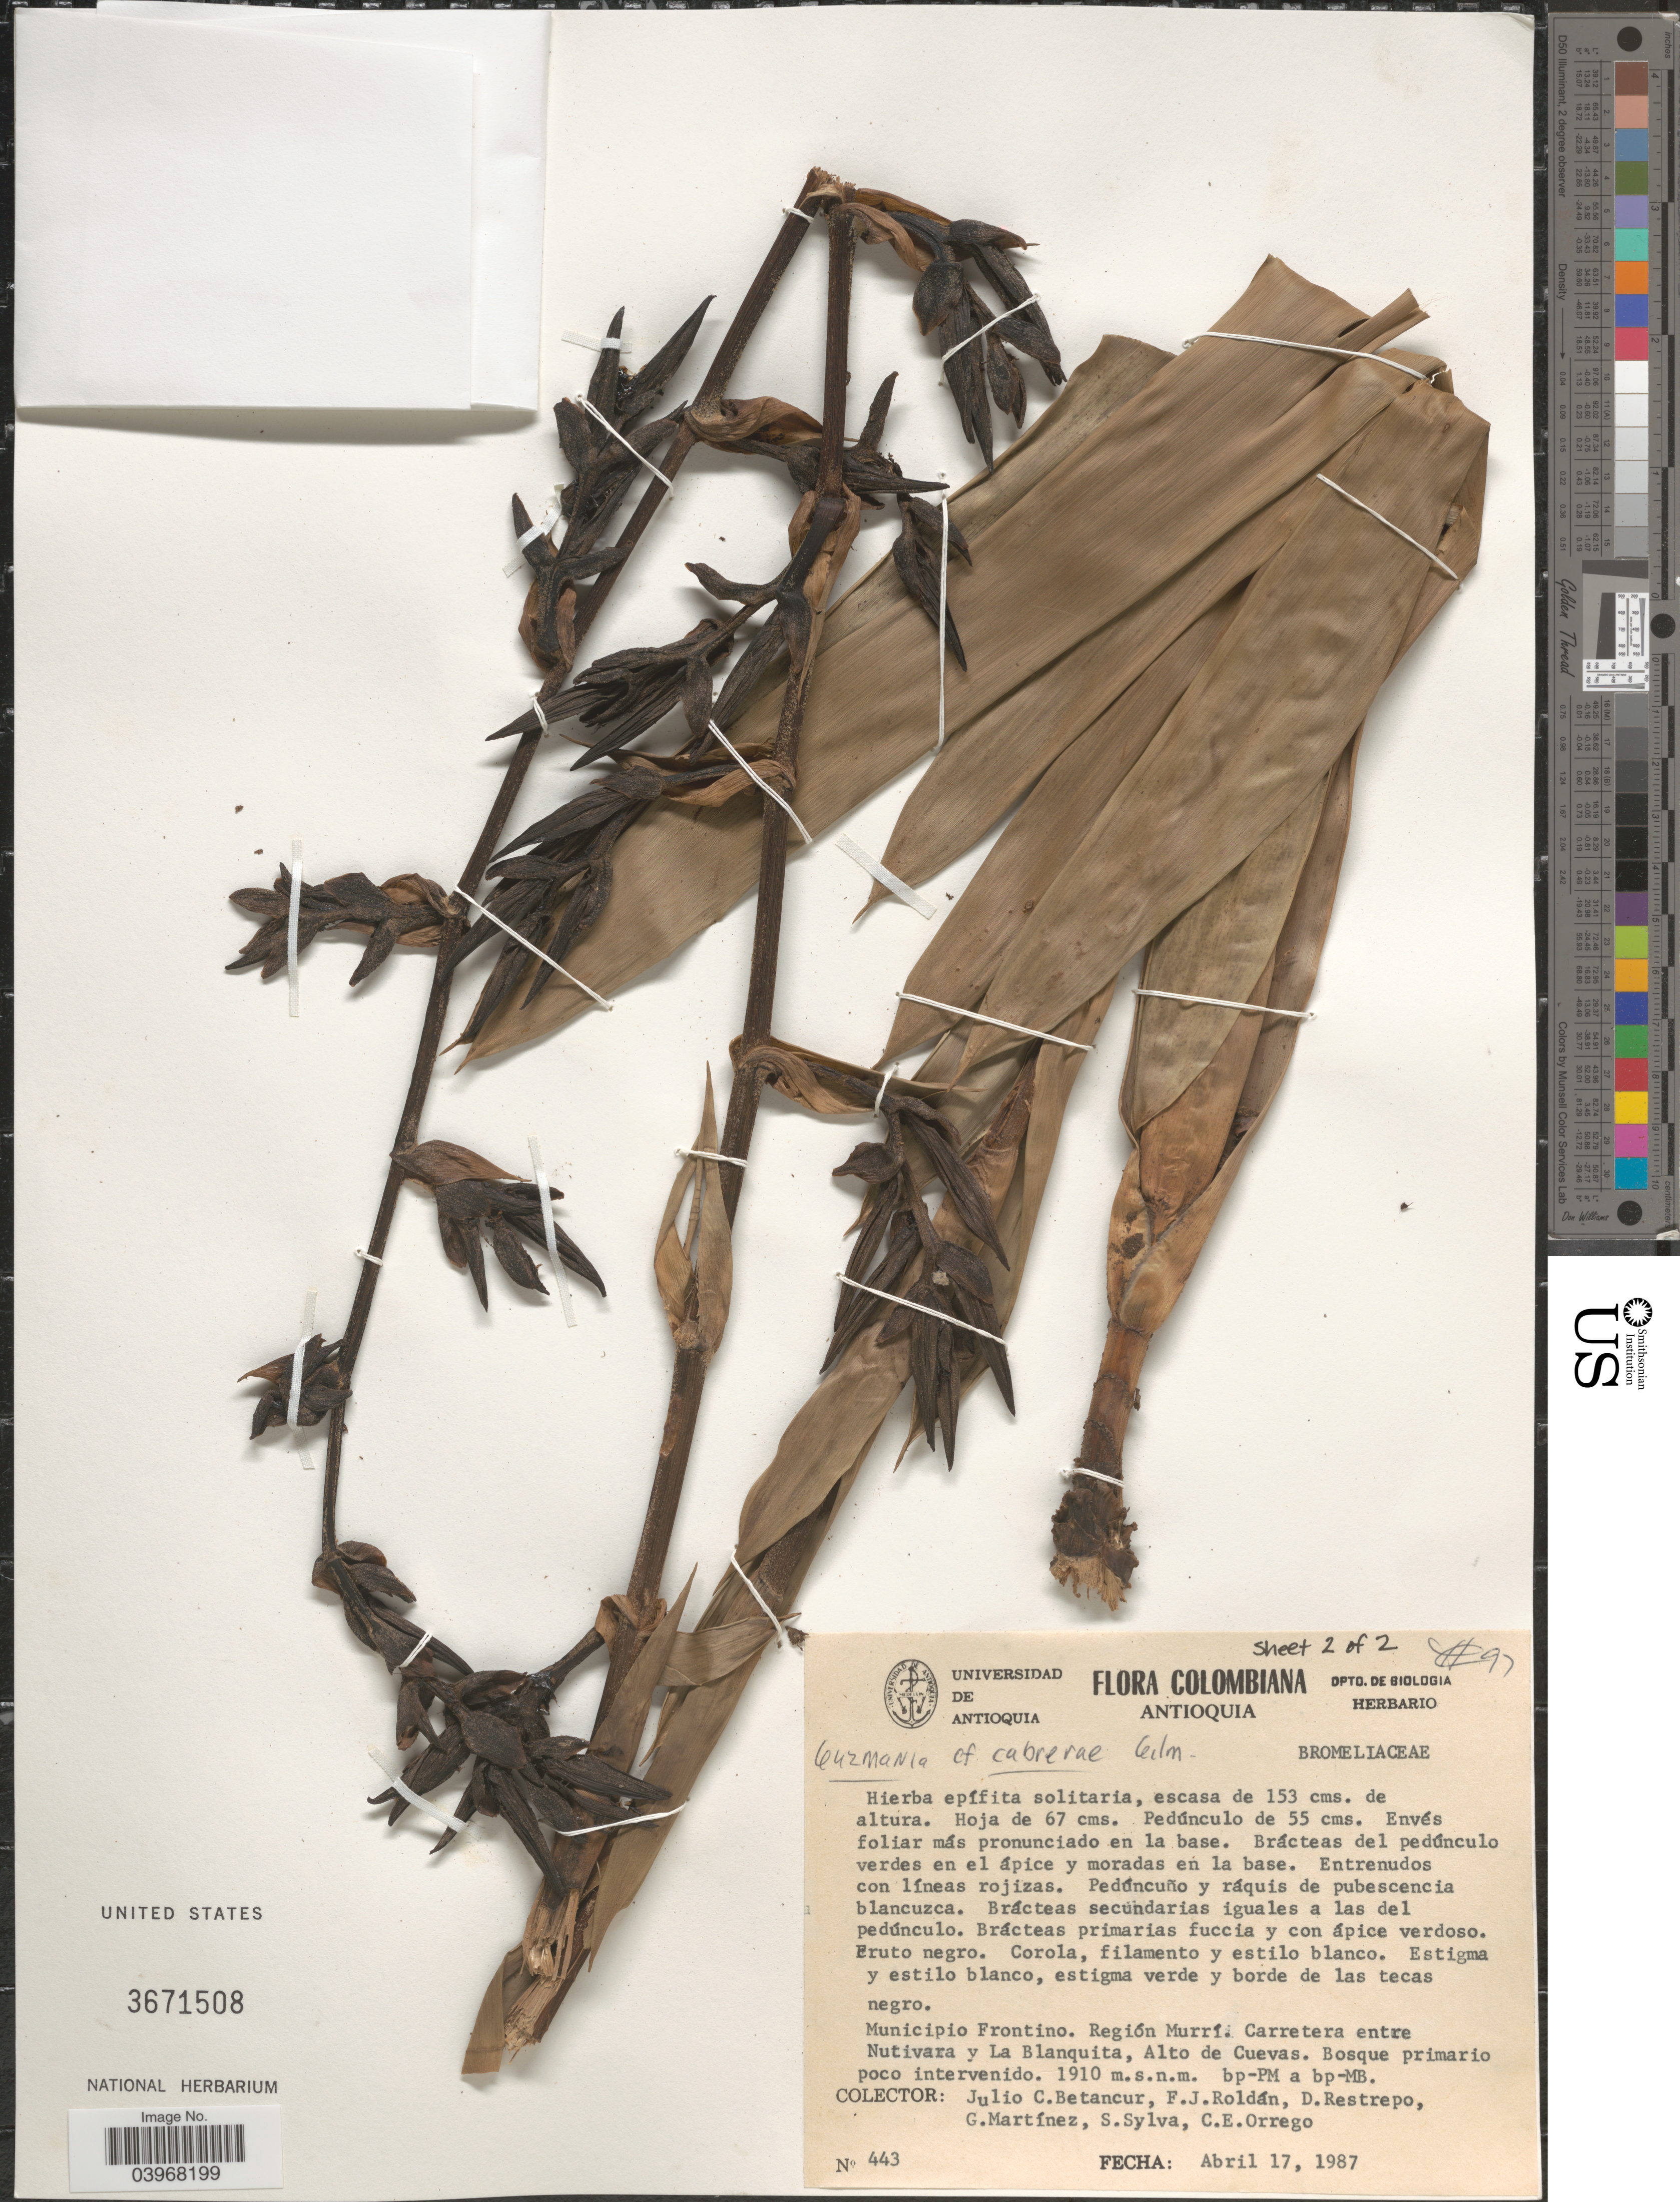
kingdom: Plantae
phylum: Tracheophyta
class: Liliopsida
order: Poales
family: Bromeliaceae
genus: Guzmania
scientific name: Guzmania cabrerae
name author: Gilmartin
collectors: J. C. Betancur, F. J. Roldán, D. Restrepo, G. Martínez & et al.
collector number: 443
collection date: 1987-04-17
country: Colombia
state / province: Antioquia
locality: Municipio Frontino. Región Murrí. Carretera entre Nutivara y La Blanquita. Alto de Cuevas.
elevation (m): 1910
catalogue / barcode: US 3671508